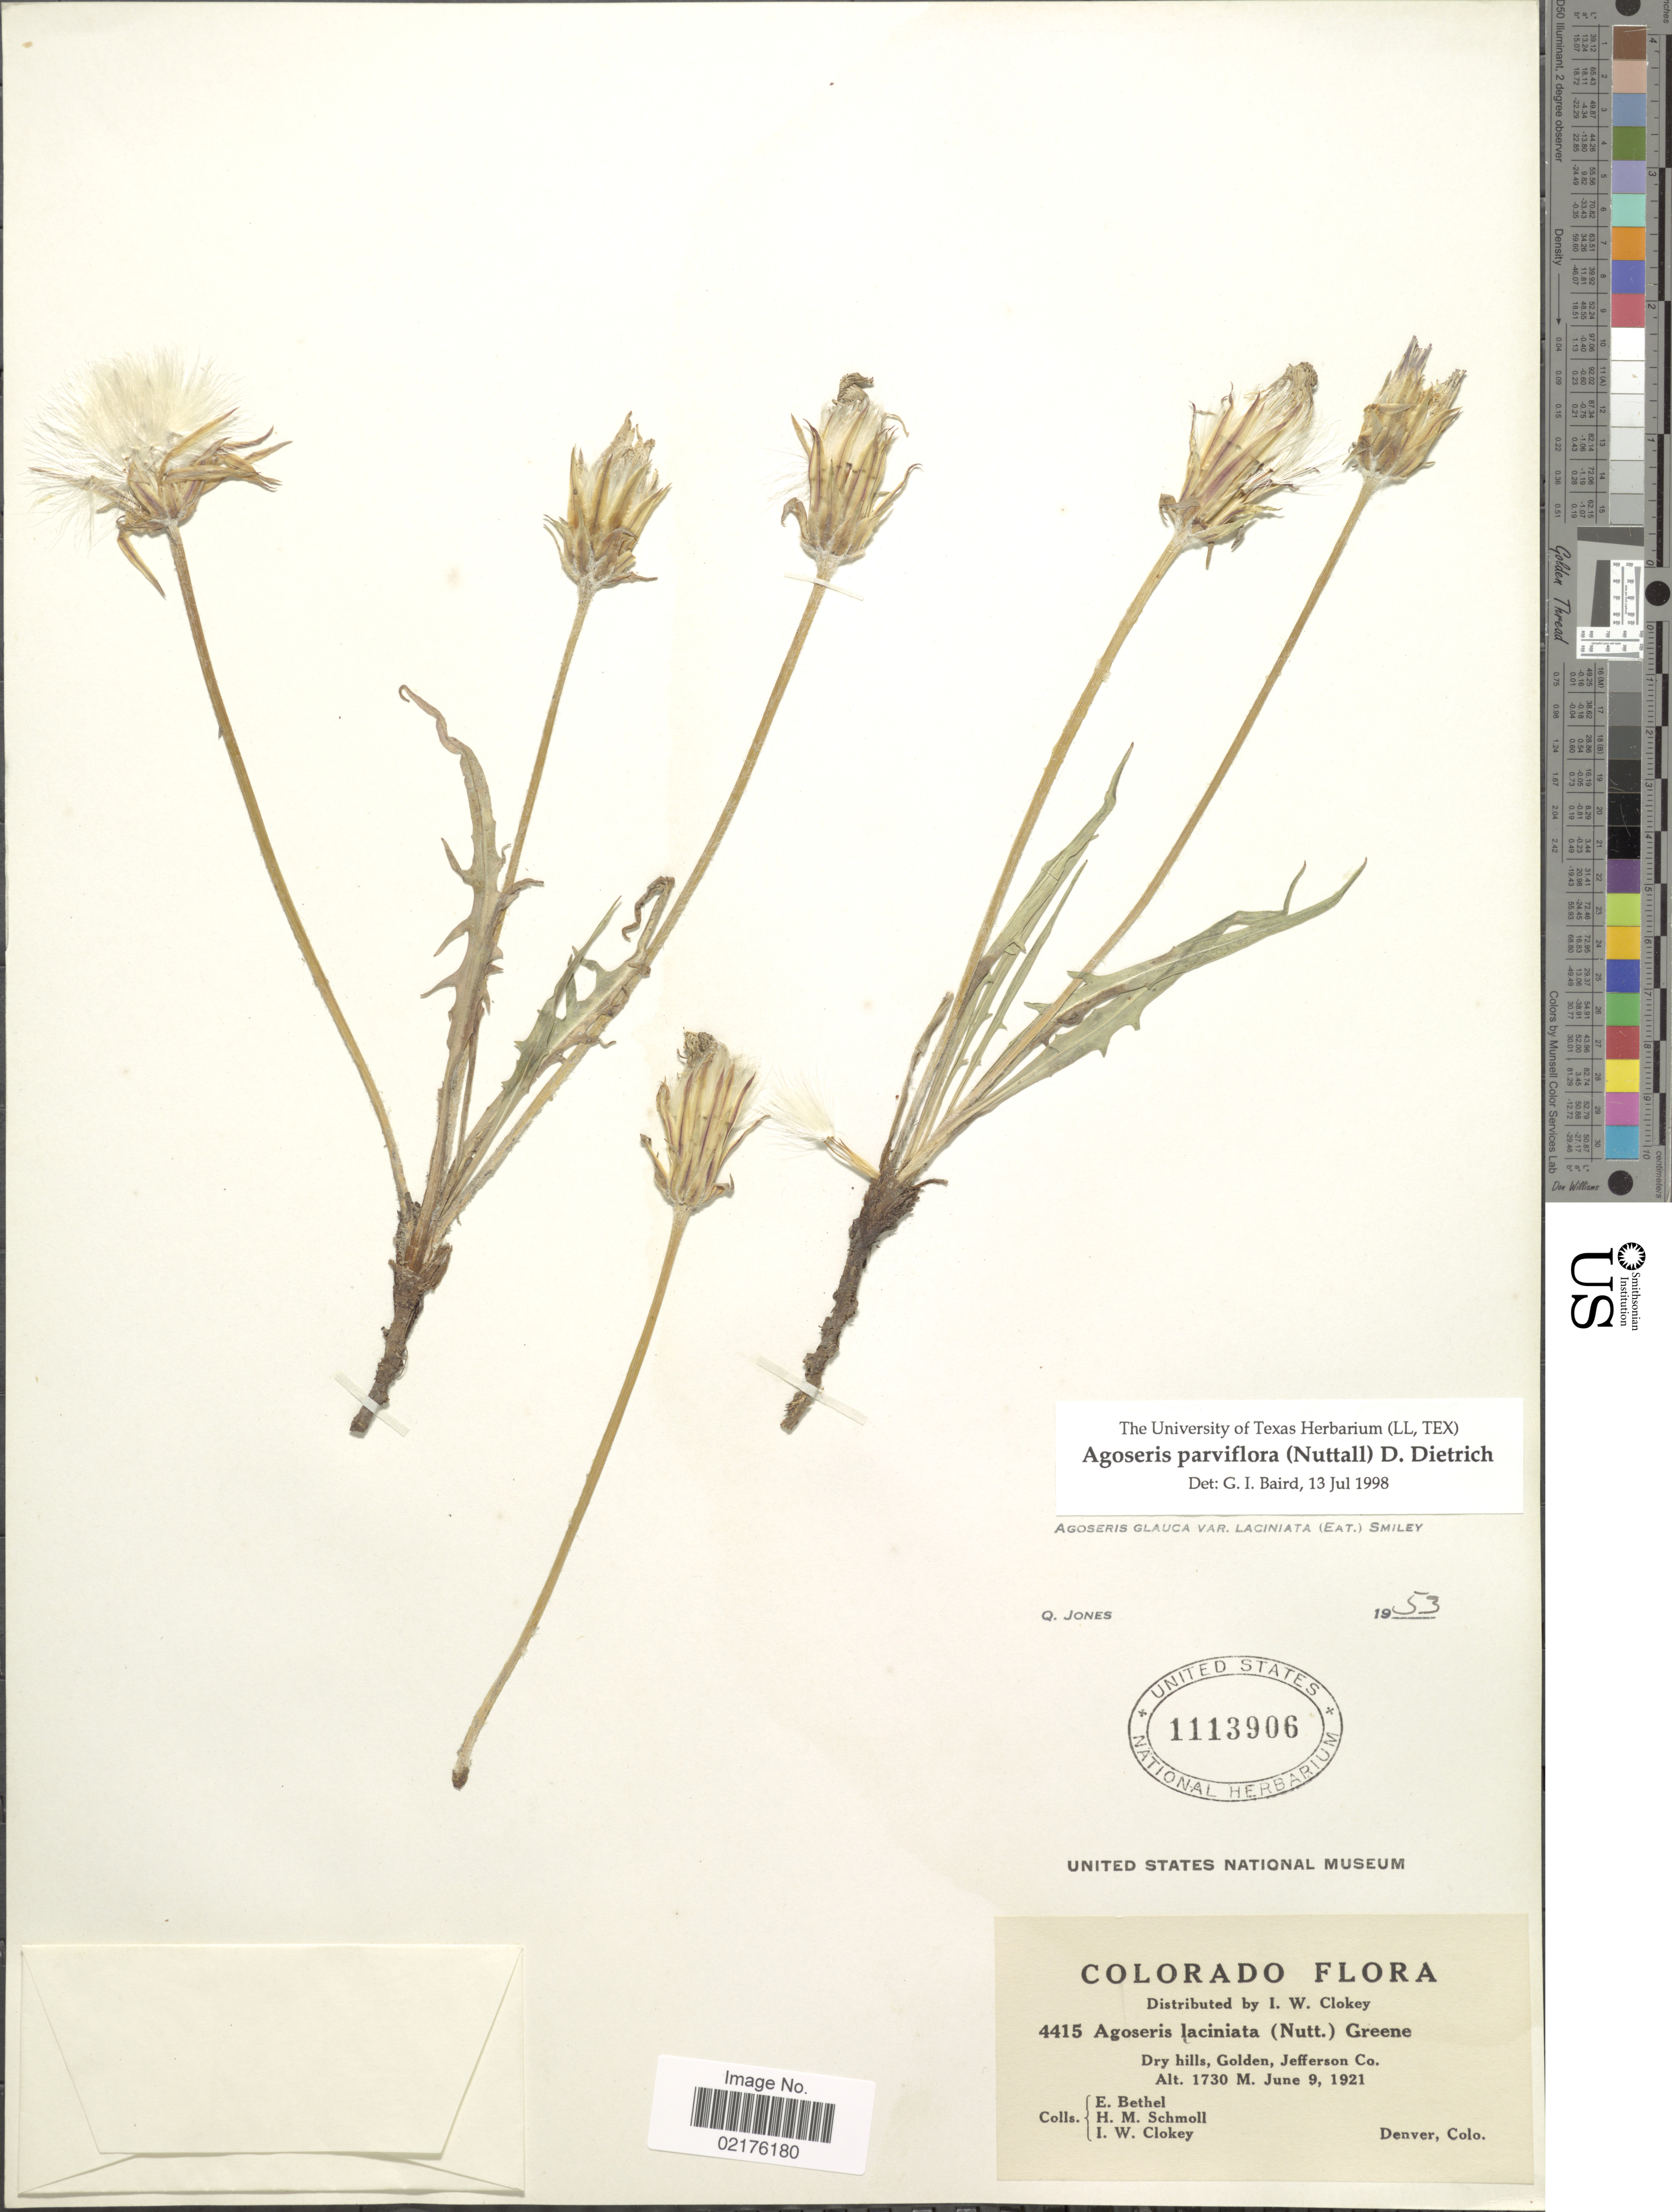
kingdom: Plantae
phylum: Tracheophyta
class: Magnoliopsida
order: Asterales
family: Asteraceae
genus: Agoseris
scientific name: Agoseris parviflora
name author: (Nutt.) D. Dietr.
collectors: E. Bethel, H. Schmoll & I. W. Clokey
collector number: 4415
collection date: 1921-06-09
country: United States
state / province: Colorado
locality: Dry hills, Golden, Jefferson Co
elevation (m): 1730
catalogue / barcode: US 1113906